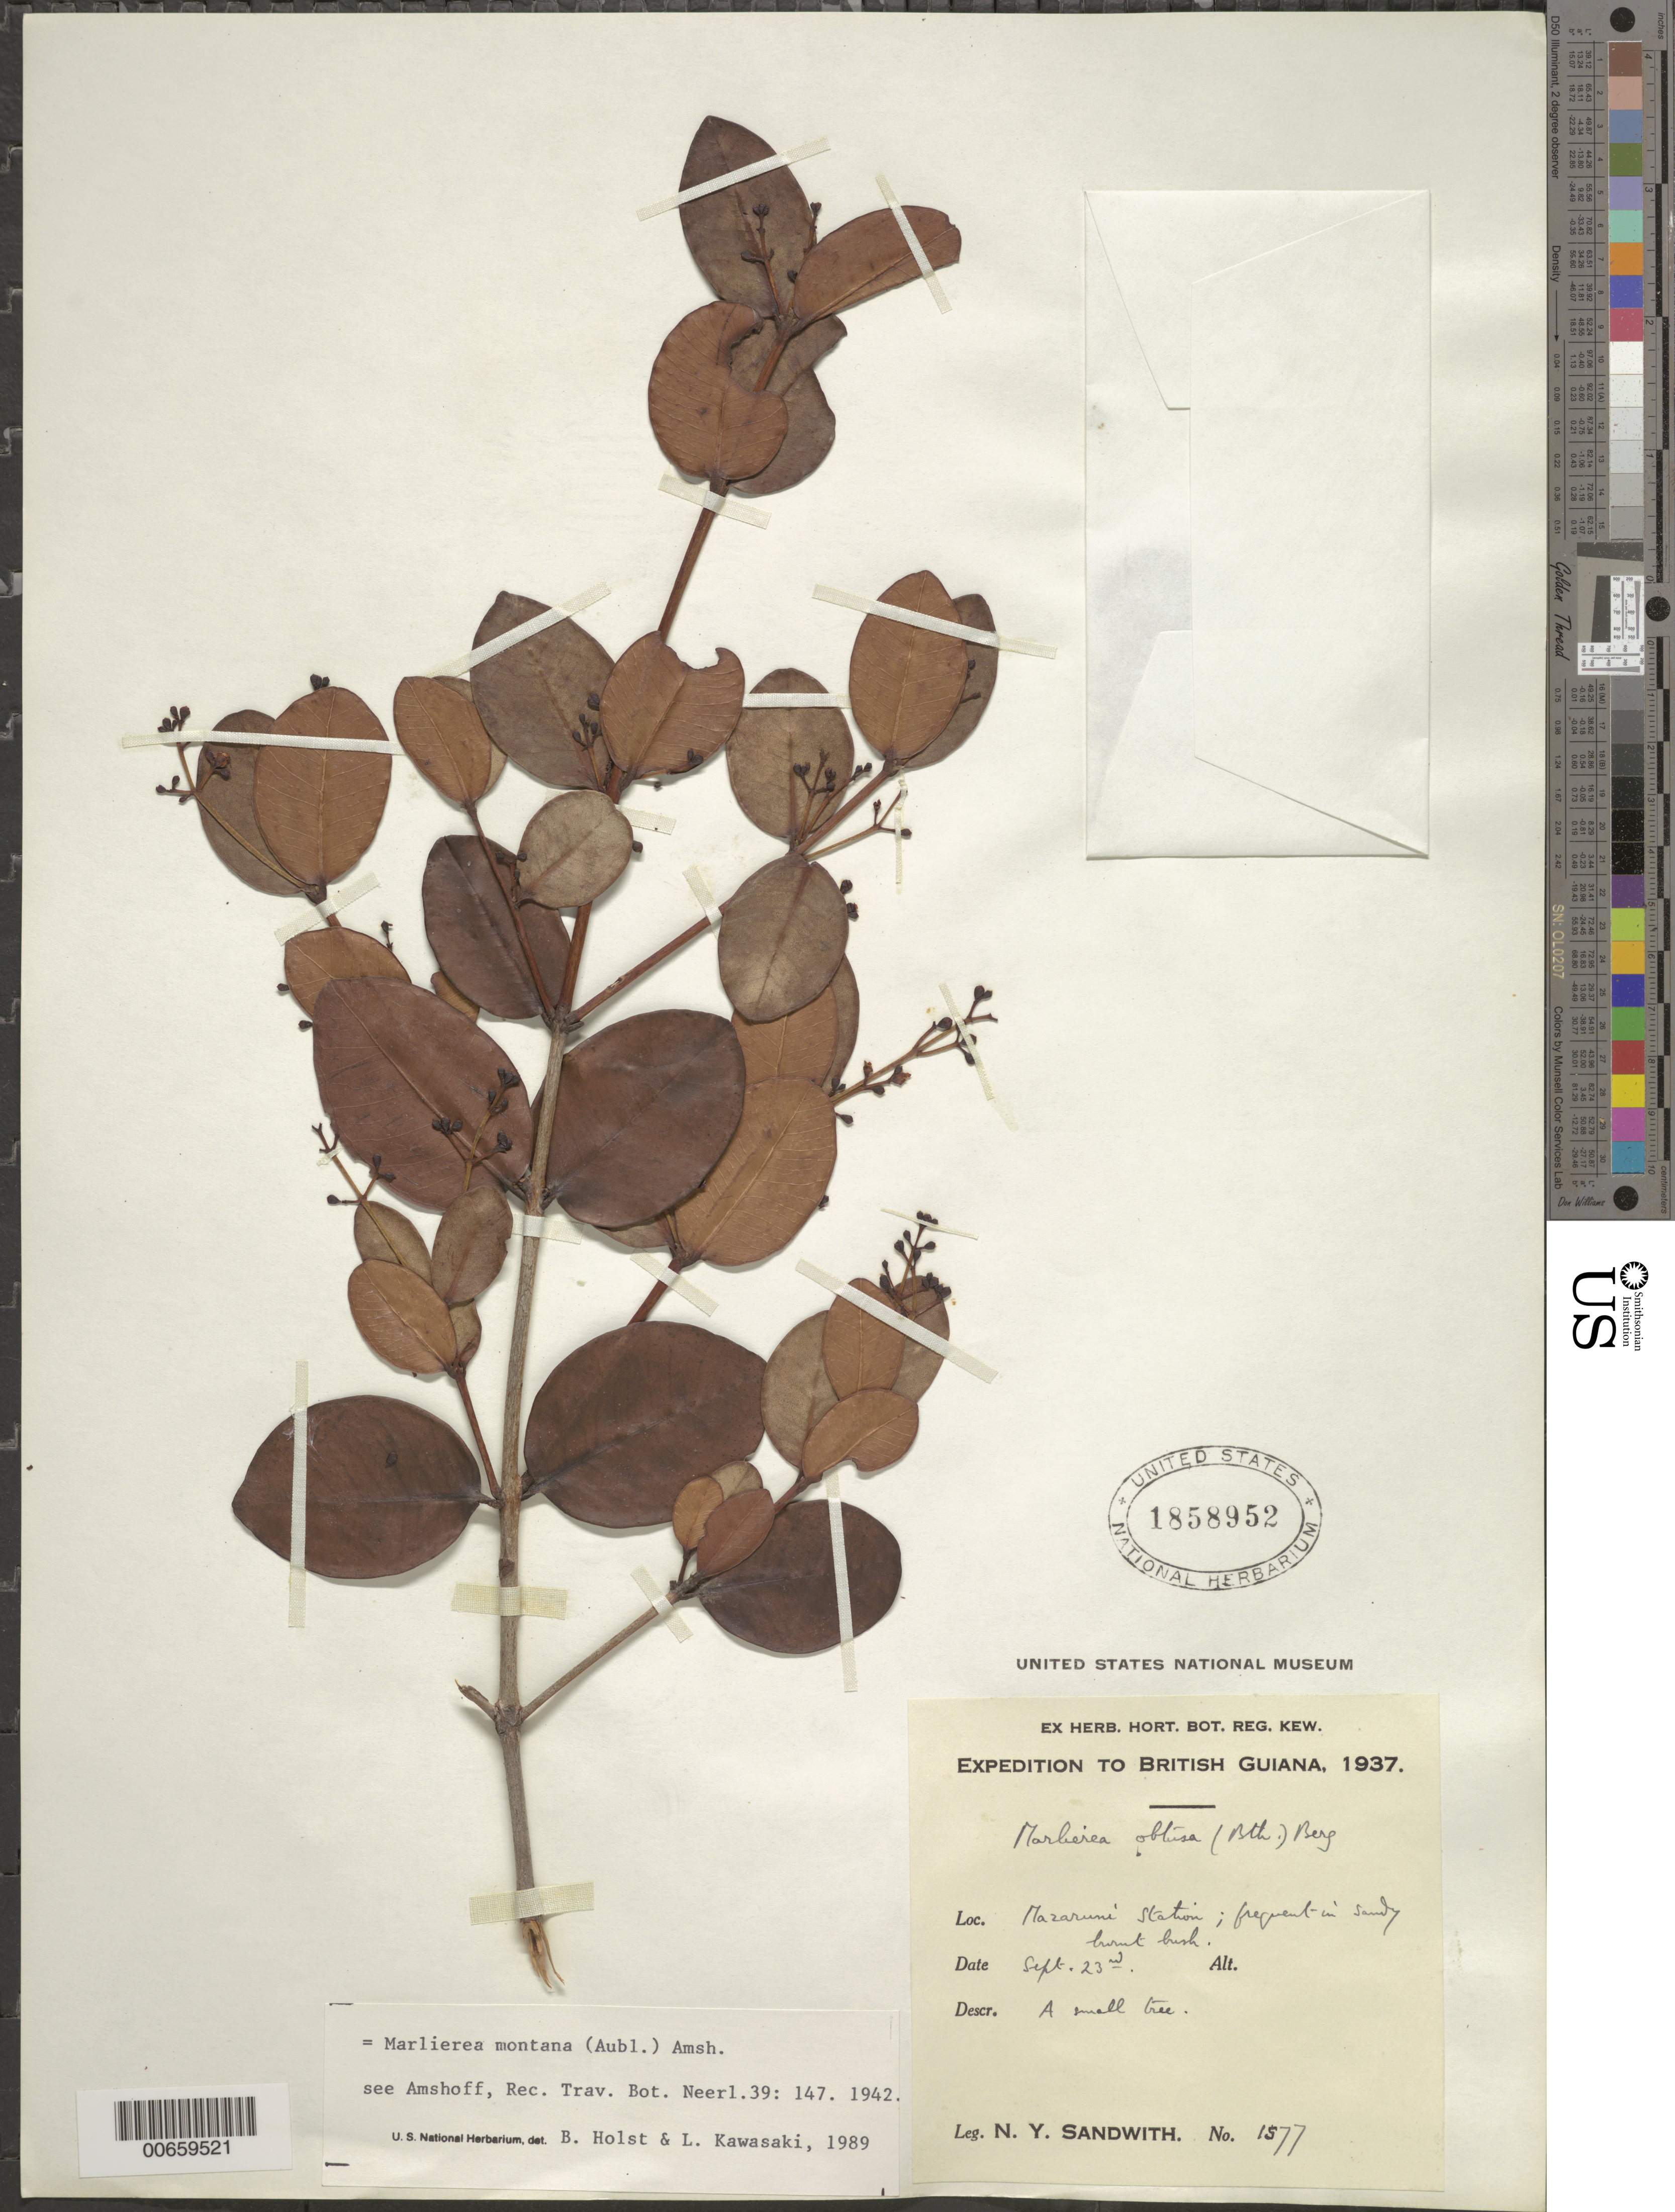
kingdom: Plantae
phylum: Tracheophyta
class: Magnoliopsida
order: Myrtales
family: Myrtaceae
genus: Myrcia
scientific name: Myrcia neomontana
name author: E. Lucas & C.E. Wilson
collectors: N. Y. Sandwith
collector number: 1577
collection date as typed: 23-Sep-37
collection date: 1937-09-23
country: Guyana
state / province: Cuyuni-Mazaruni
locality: Mazaruni Station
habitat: Sandy burnt brush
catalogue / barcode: US 1858952